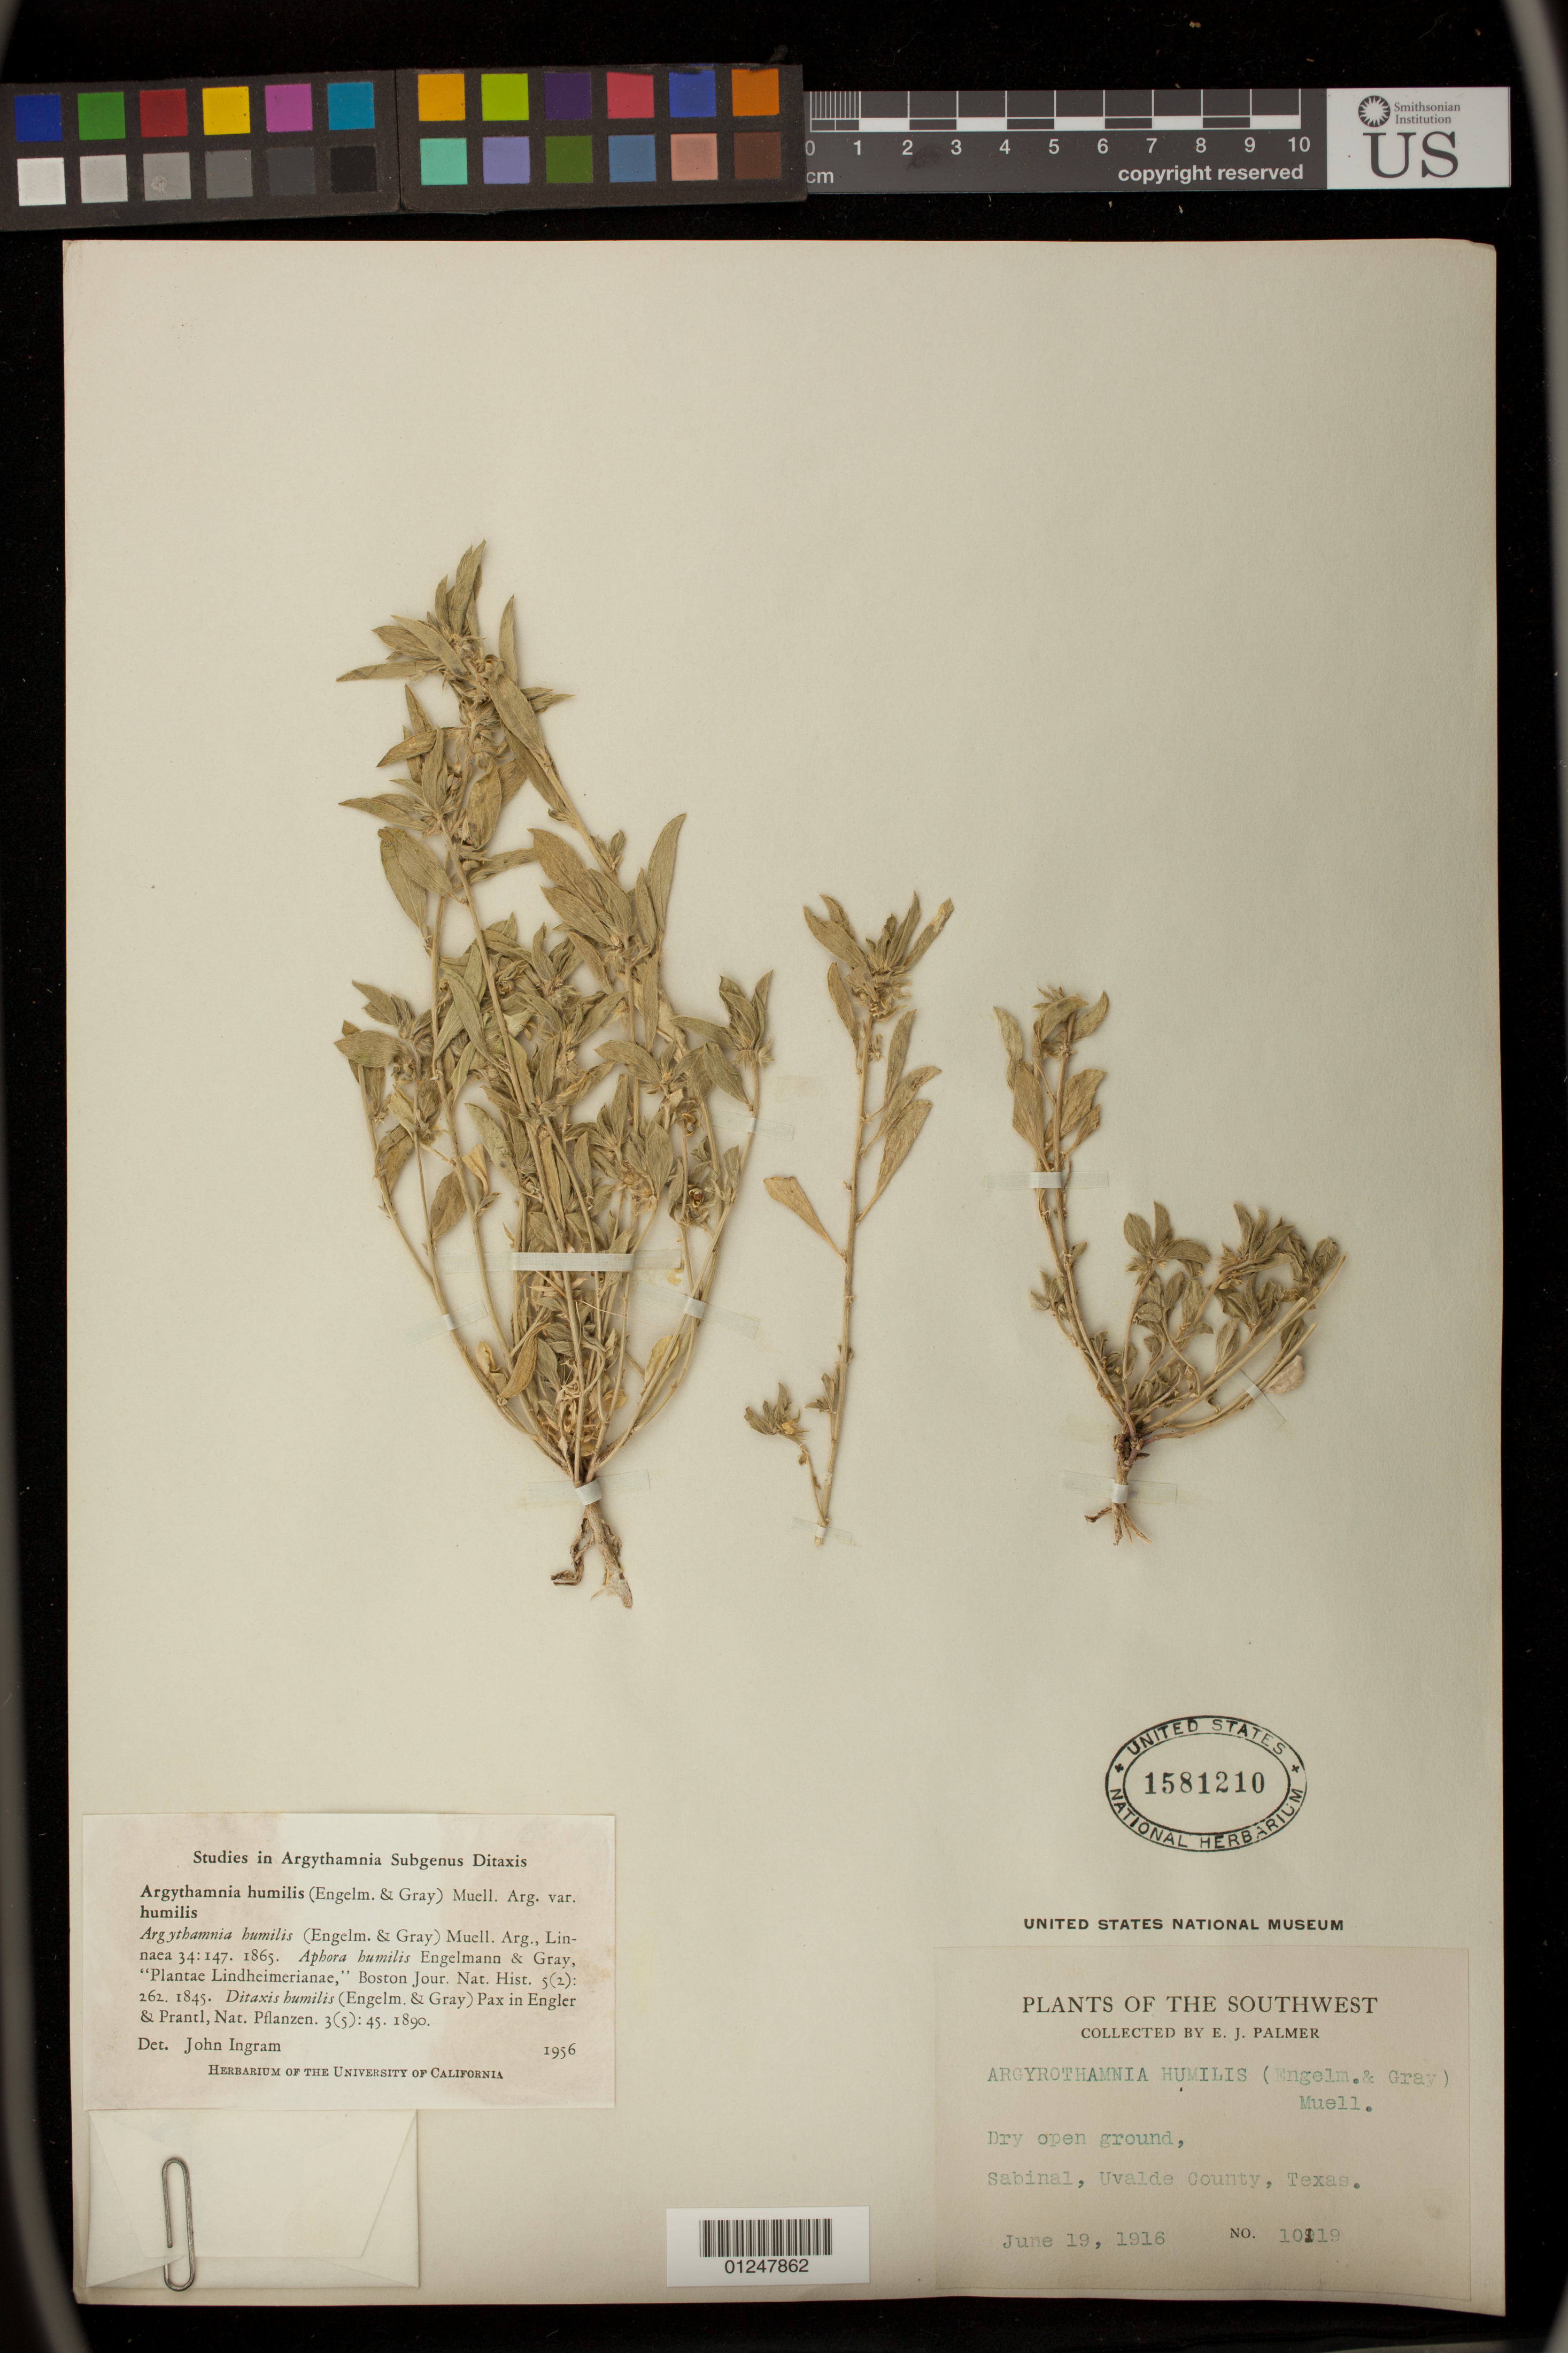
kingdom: Plantae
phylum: Tracheophyta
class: Magnoliopsida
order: Malpighiales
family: Euphorbiaceae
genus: Argythamnia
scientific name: Argythamnia humilis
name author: (Engelm. & A. Gray) Müll. Arg.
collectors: E. J. Palmer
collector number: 10119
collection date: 1916-06-19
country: United States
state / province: Texas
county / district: Uvalde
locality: Sabinal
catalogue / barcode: US 1581210